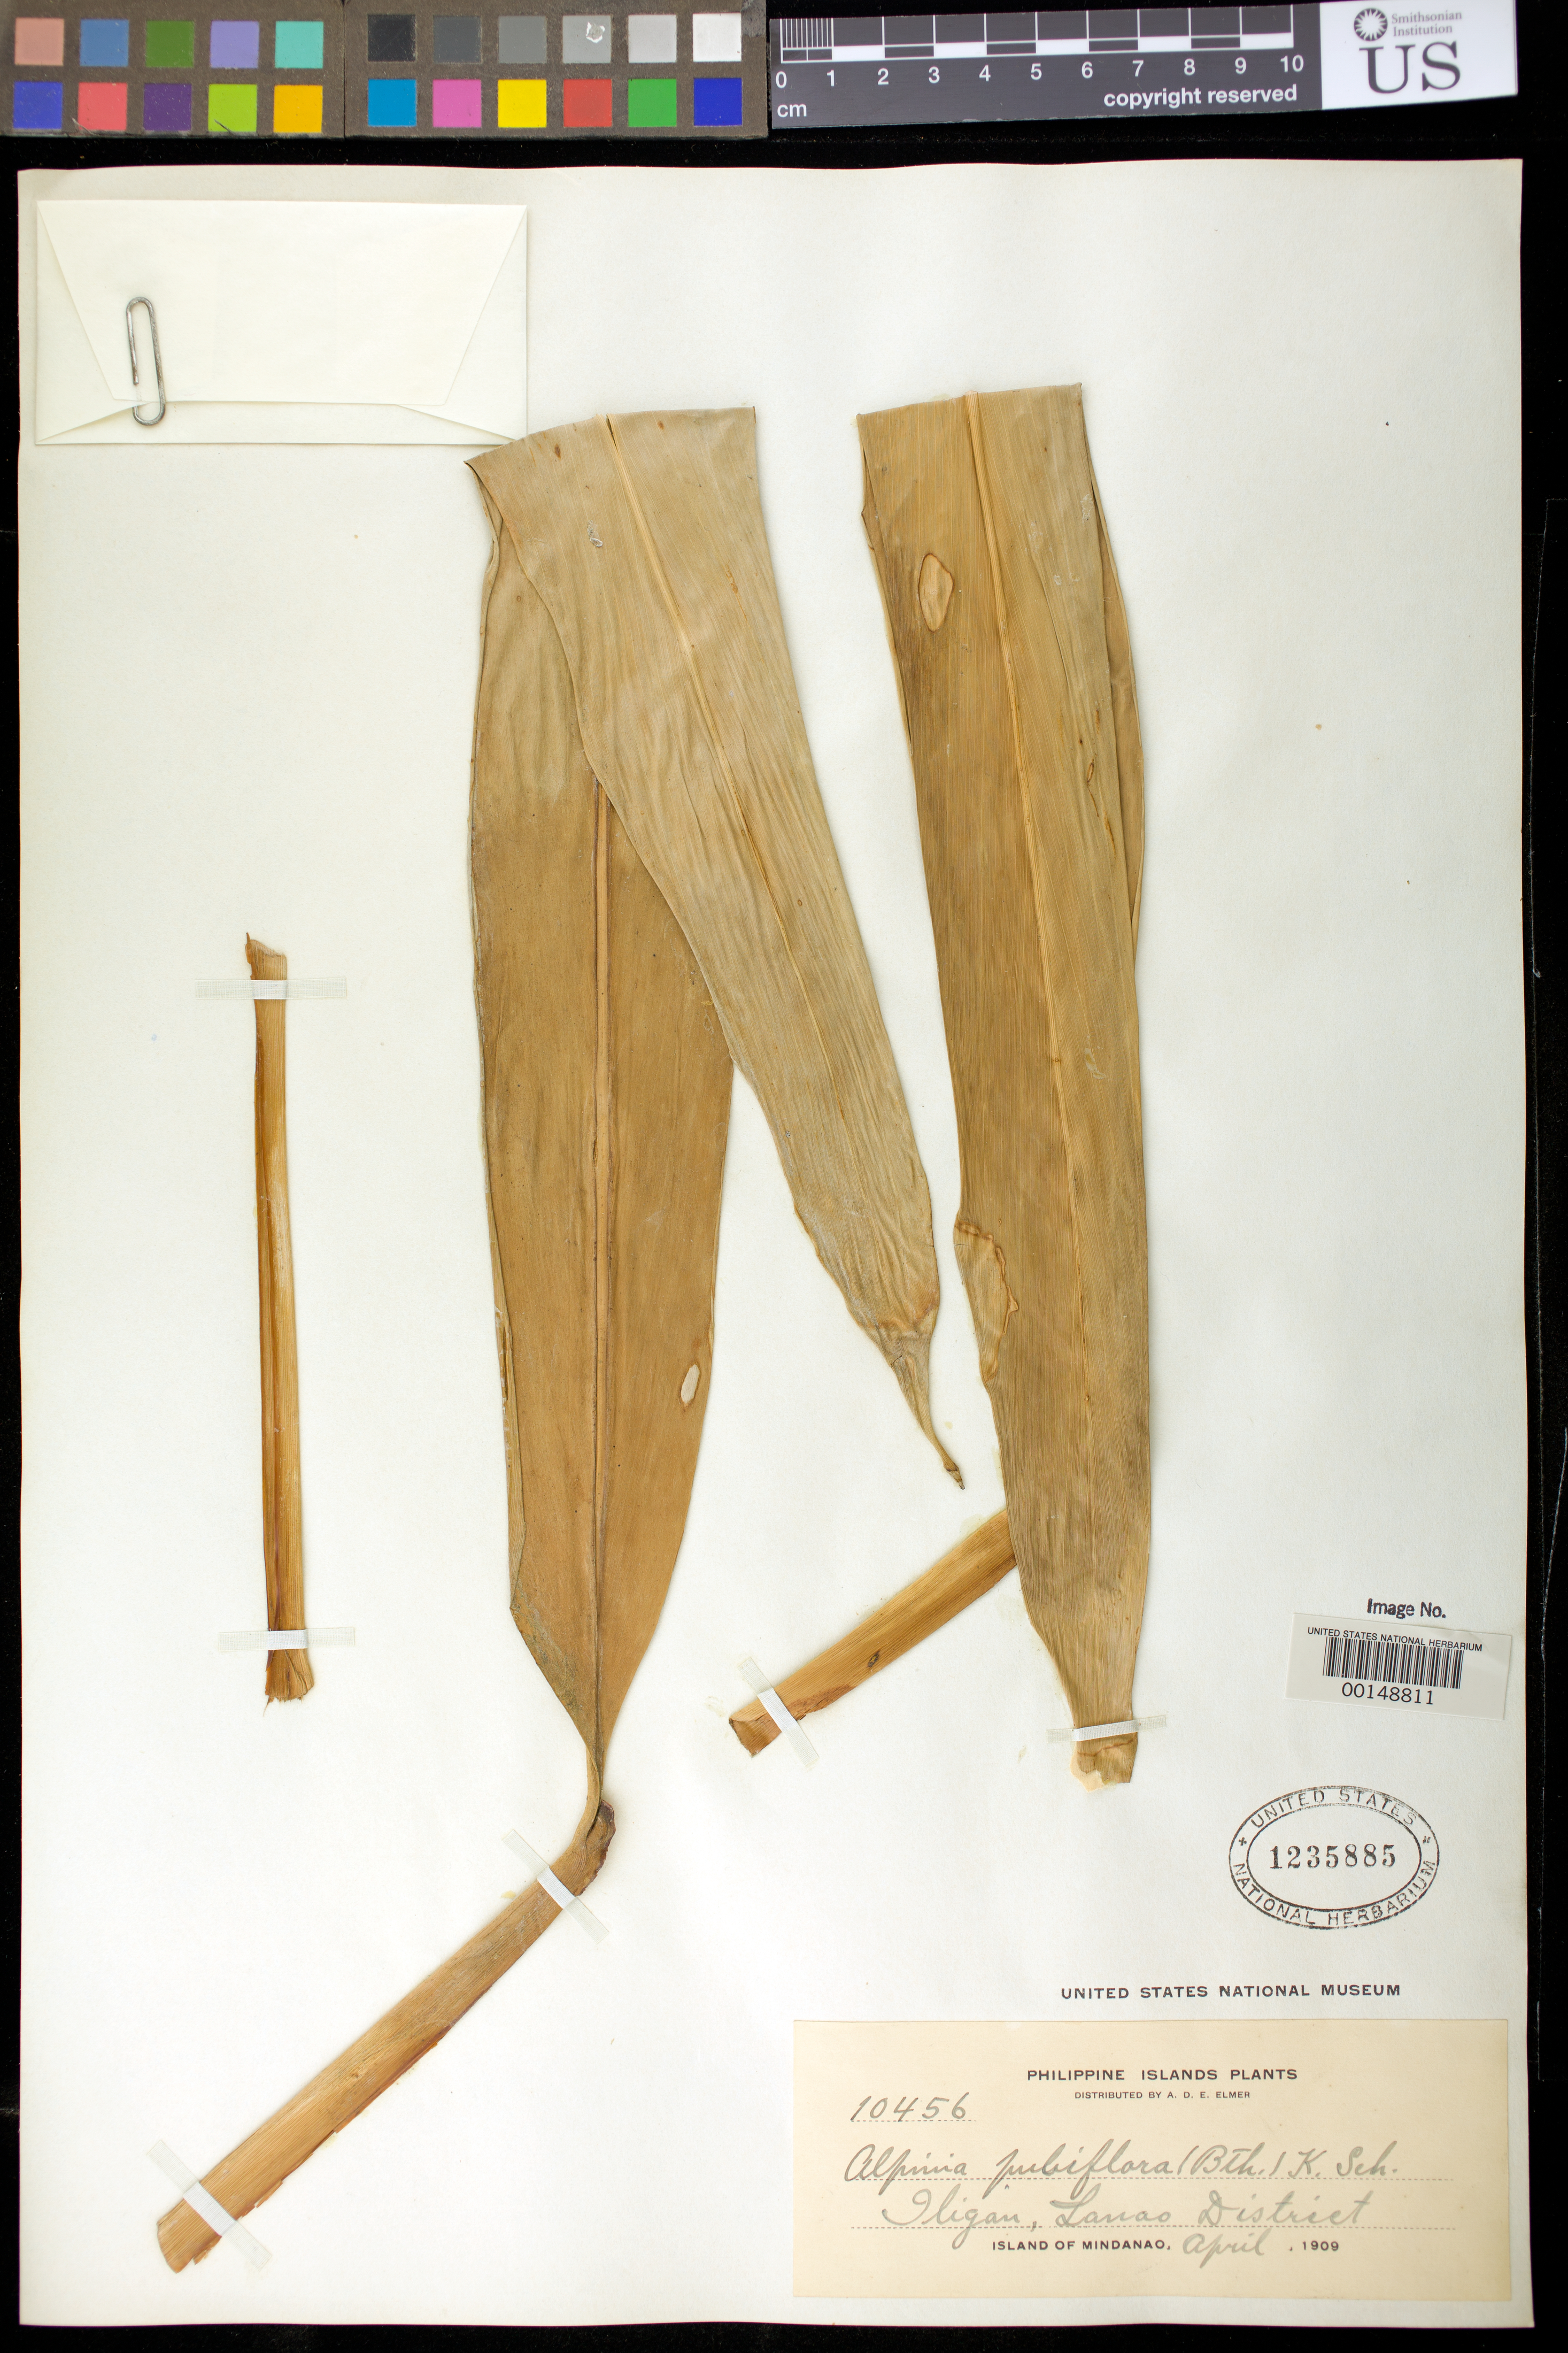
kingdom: Plantae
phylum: Tracheophyta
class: Liliopsida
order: Zingiberales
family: Zingiberaceae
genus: Alpinia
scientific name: Alpinia pubiflora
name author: (Benth.) K. Schum.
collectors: A. D. E. Elmer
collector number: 10456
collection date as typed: Apr 1909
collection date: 1909-04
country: Philippines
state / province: Northern Mindanao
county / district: Lanao del Norte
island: Mindanao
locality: Iligan, lanao district. [iligan city (province)]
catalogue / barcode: US 1235885